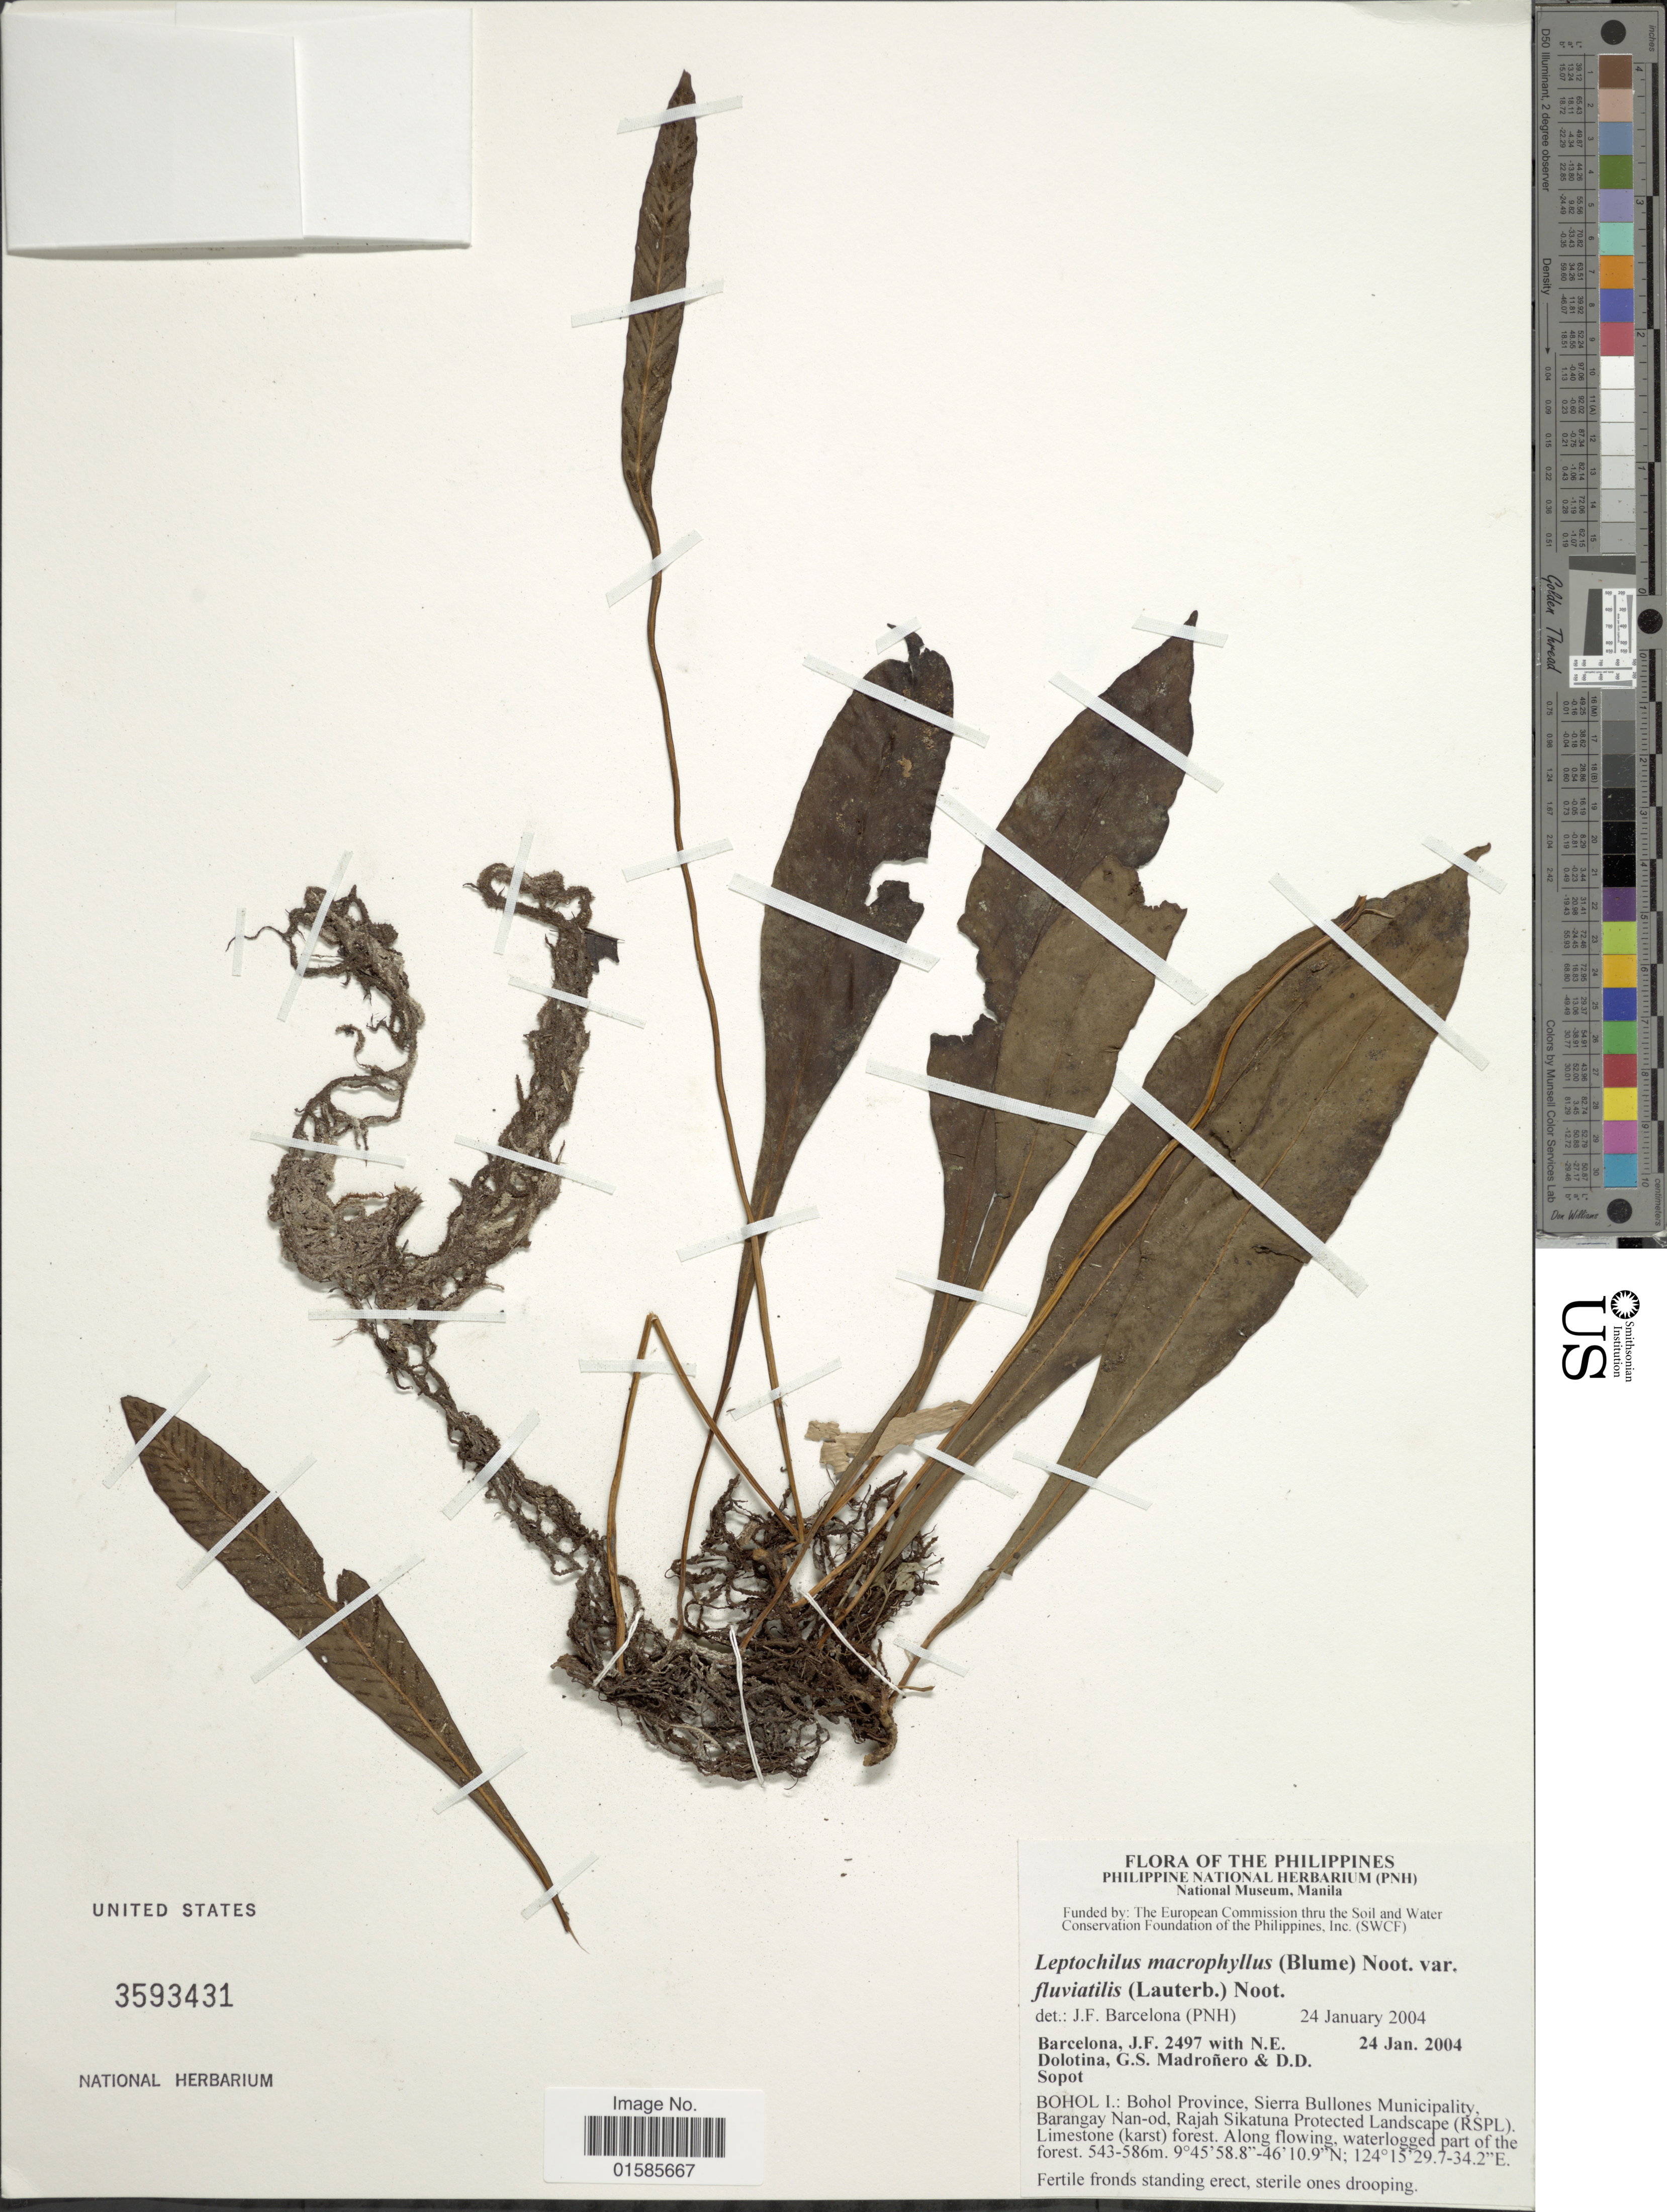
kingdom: Plantae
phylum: Tracheophyta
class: Polypodiopsida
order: Polypodiales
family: Polypodiaceae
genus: Leptochilus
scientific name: Leptochilus macrophyllus var. fluviatilis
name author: (Lauterb.) Noot.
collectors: J. F. Barcelona, N. Dolotina, G. Madroñero & D. Sopot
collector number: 2497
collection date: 2004-01-24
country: Philippines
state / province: Central Visayas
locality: Bohol I: Bohol Province, Sierra Bullones Municipality, Barrangay Nan-od, Rajah Sikatuna Protected Landscape (RSPL)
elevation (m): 543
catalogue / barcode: US 3593431